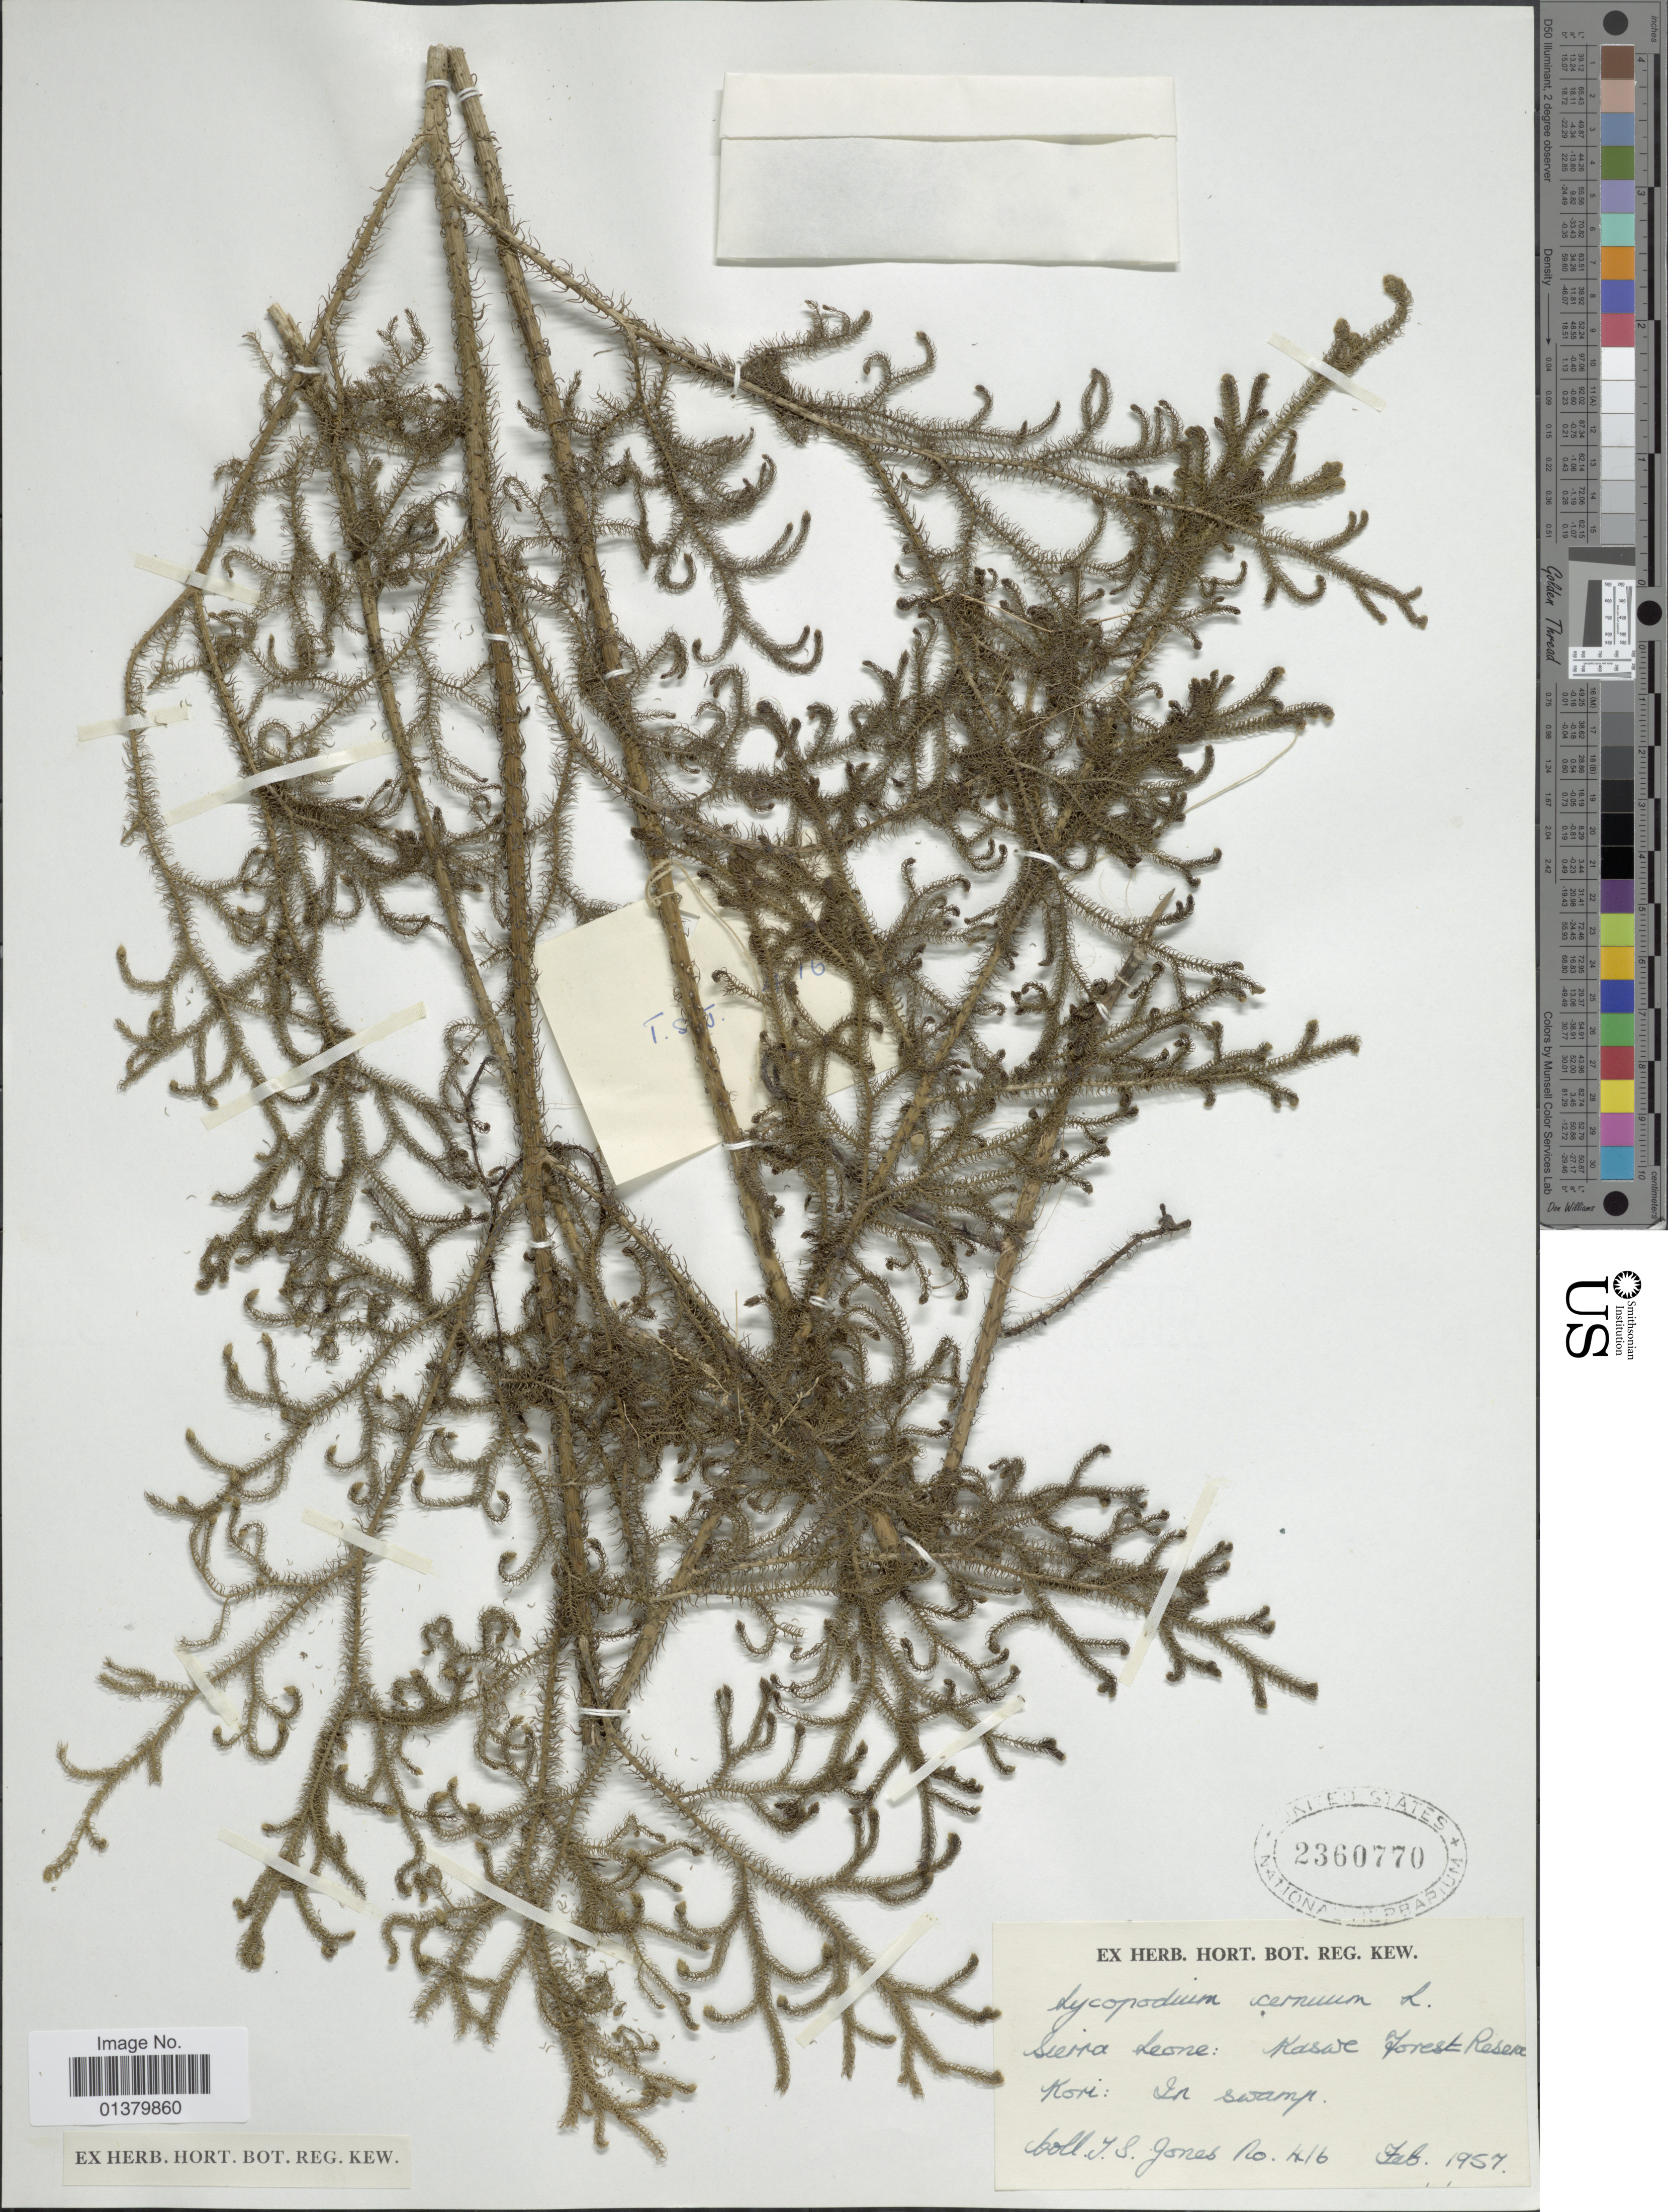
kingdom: Plantae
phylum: Tracheophyta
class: Lycopodiopsida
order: Lycopodiales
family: Lycopodiaceae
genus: Palhinhaea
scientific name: Palhinhaea cernua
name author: (L.) Vasc. & Franco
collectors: J. Jones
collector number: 416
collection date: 1957-02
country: Sierra Leone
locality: Sierra Leone: Kaswe Forest Reserve Kori.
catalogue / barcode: US 2360770